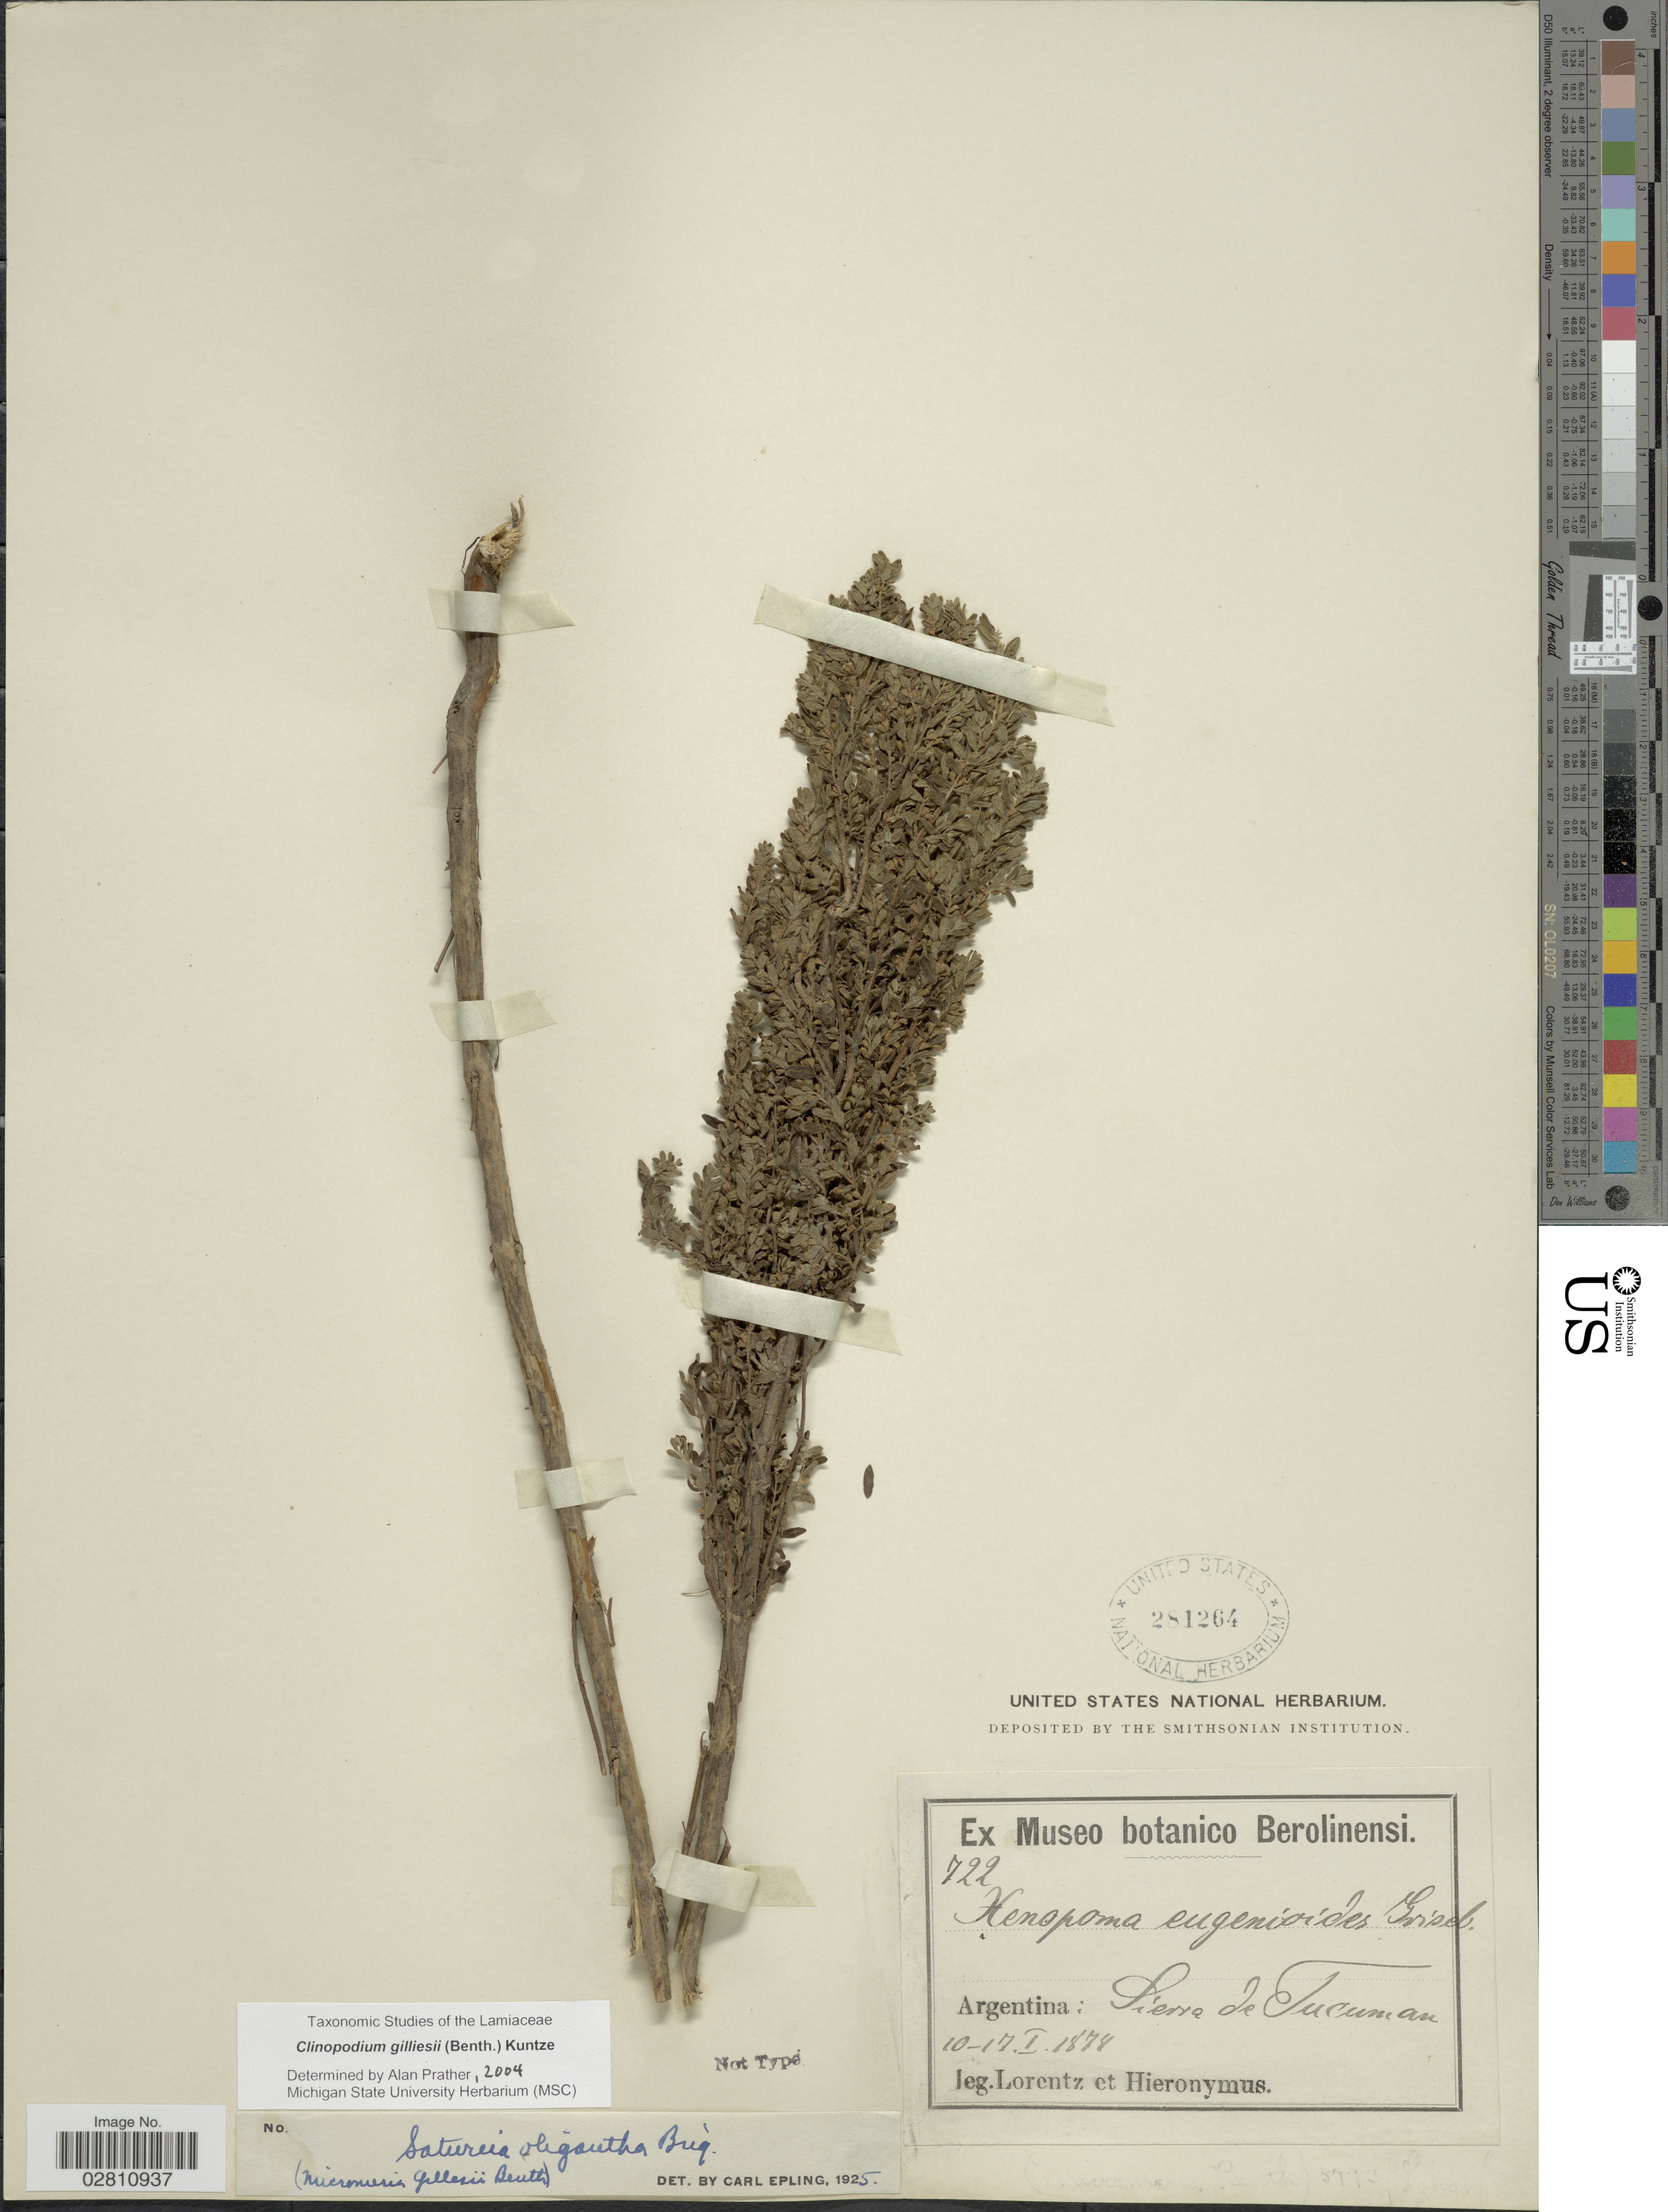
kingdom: Plantae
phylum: Tracheophyta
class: Magnoliopsida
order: Lamiales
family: Lamiaceae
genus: Clinopodium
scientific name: Clinopodium gilliesii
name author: (Benth.) Kuntze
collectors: -. Lorentz & -. Hieronymus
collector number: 722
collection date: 1874-01-10/1874-01-17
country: Argentina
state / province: Tucuman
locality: Sierra de Tucuman.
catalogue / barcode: US 281264